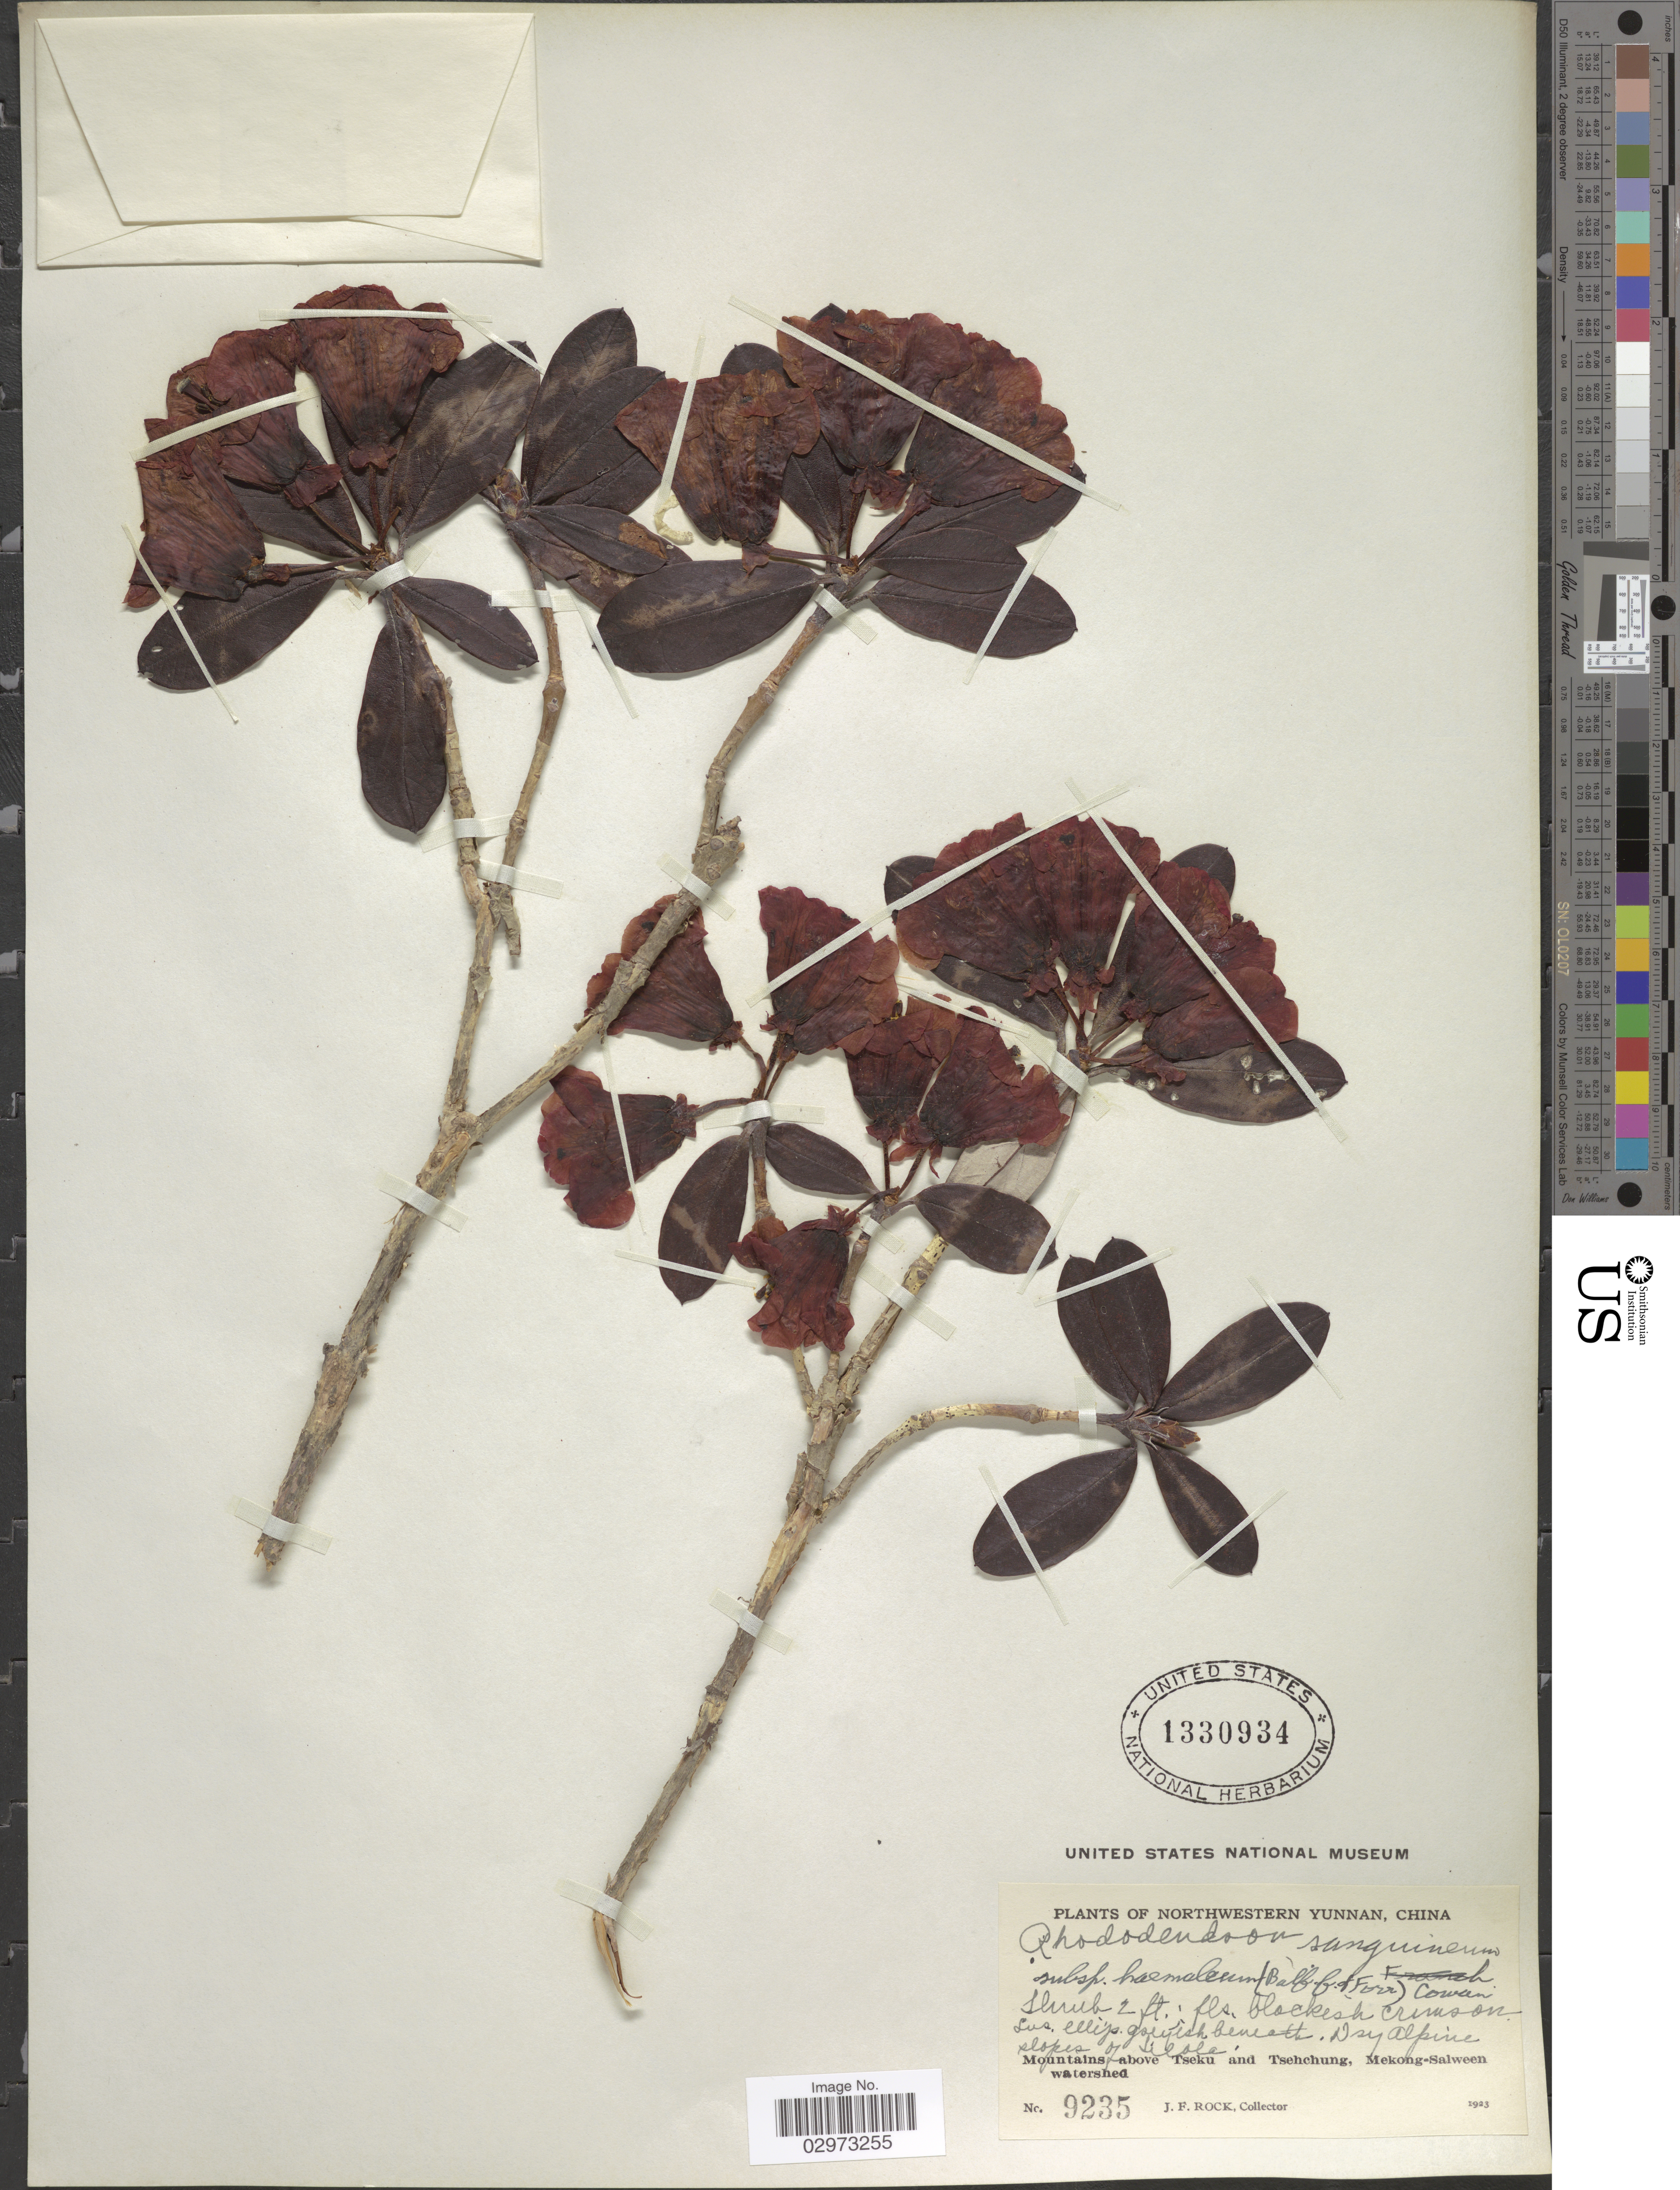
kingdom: Plantae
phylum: Tracheophyta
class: Magnoliopsida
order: Ericales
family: Ericaceae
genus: Rhododendron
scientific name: Rhododendron sanguineum subsp. haemaleum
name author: (Balf. f. & Forrest) Cowan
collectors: J. Rock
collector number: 9235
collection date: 1923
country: China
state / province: Yunnan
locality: Northwestern Yunnan. Dry alpine slopes of Silola. Mountains above Tseku and Tsehchung, Mekong-Salween watershed.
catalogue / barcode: US 1330934